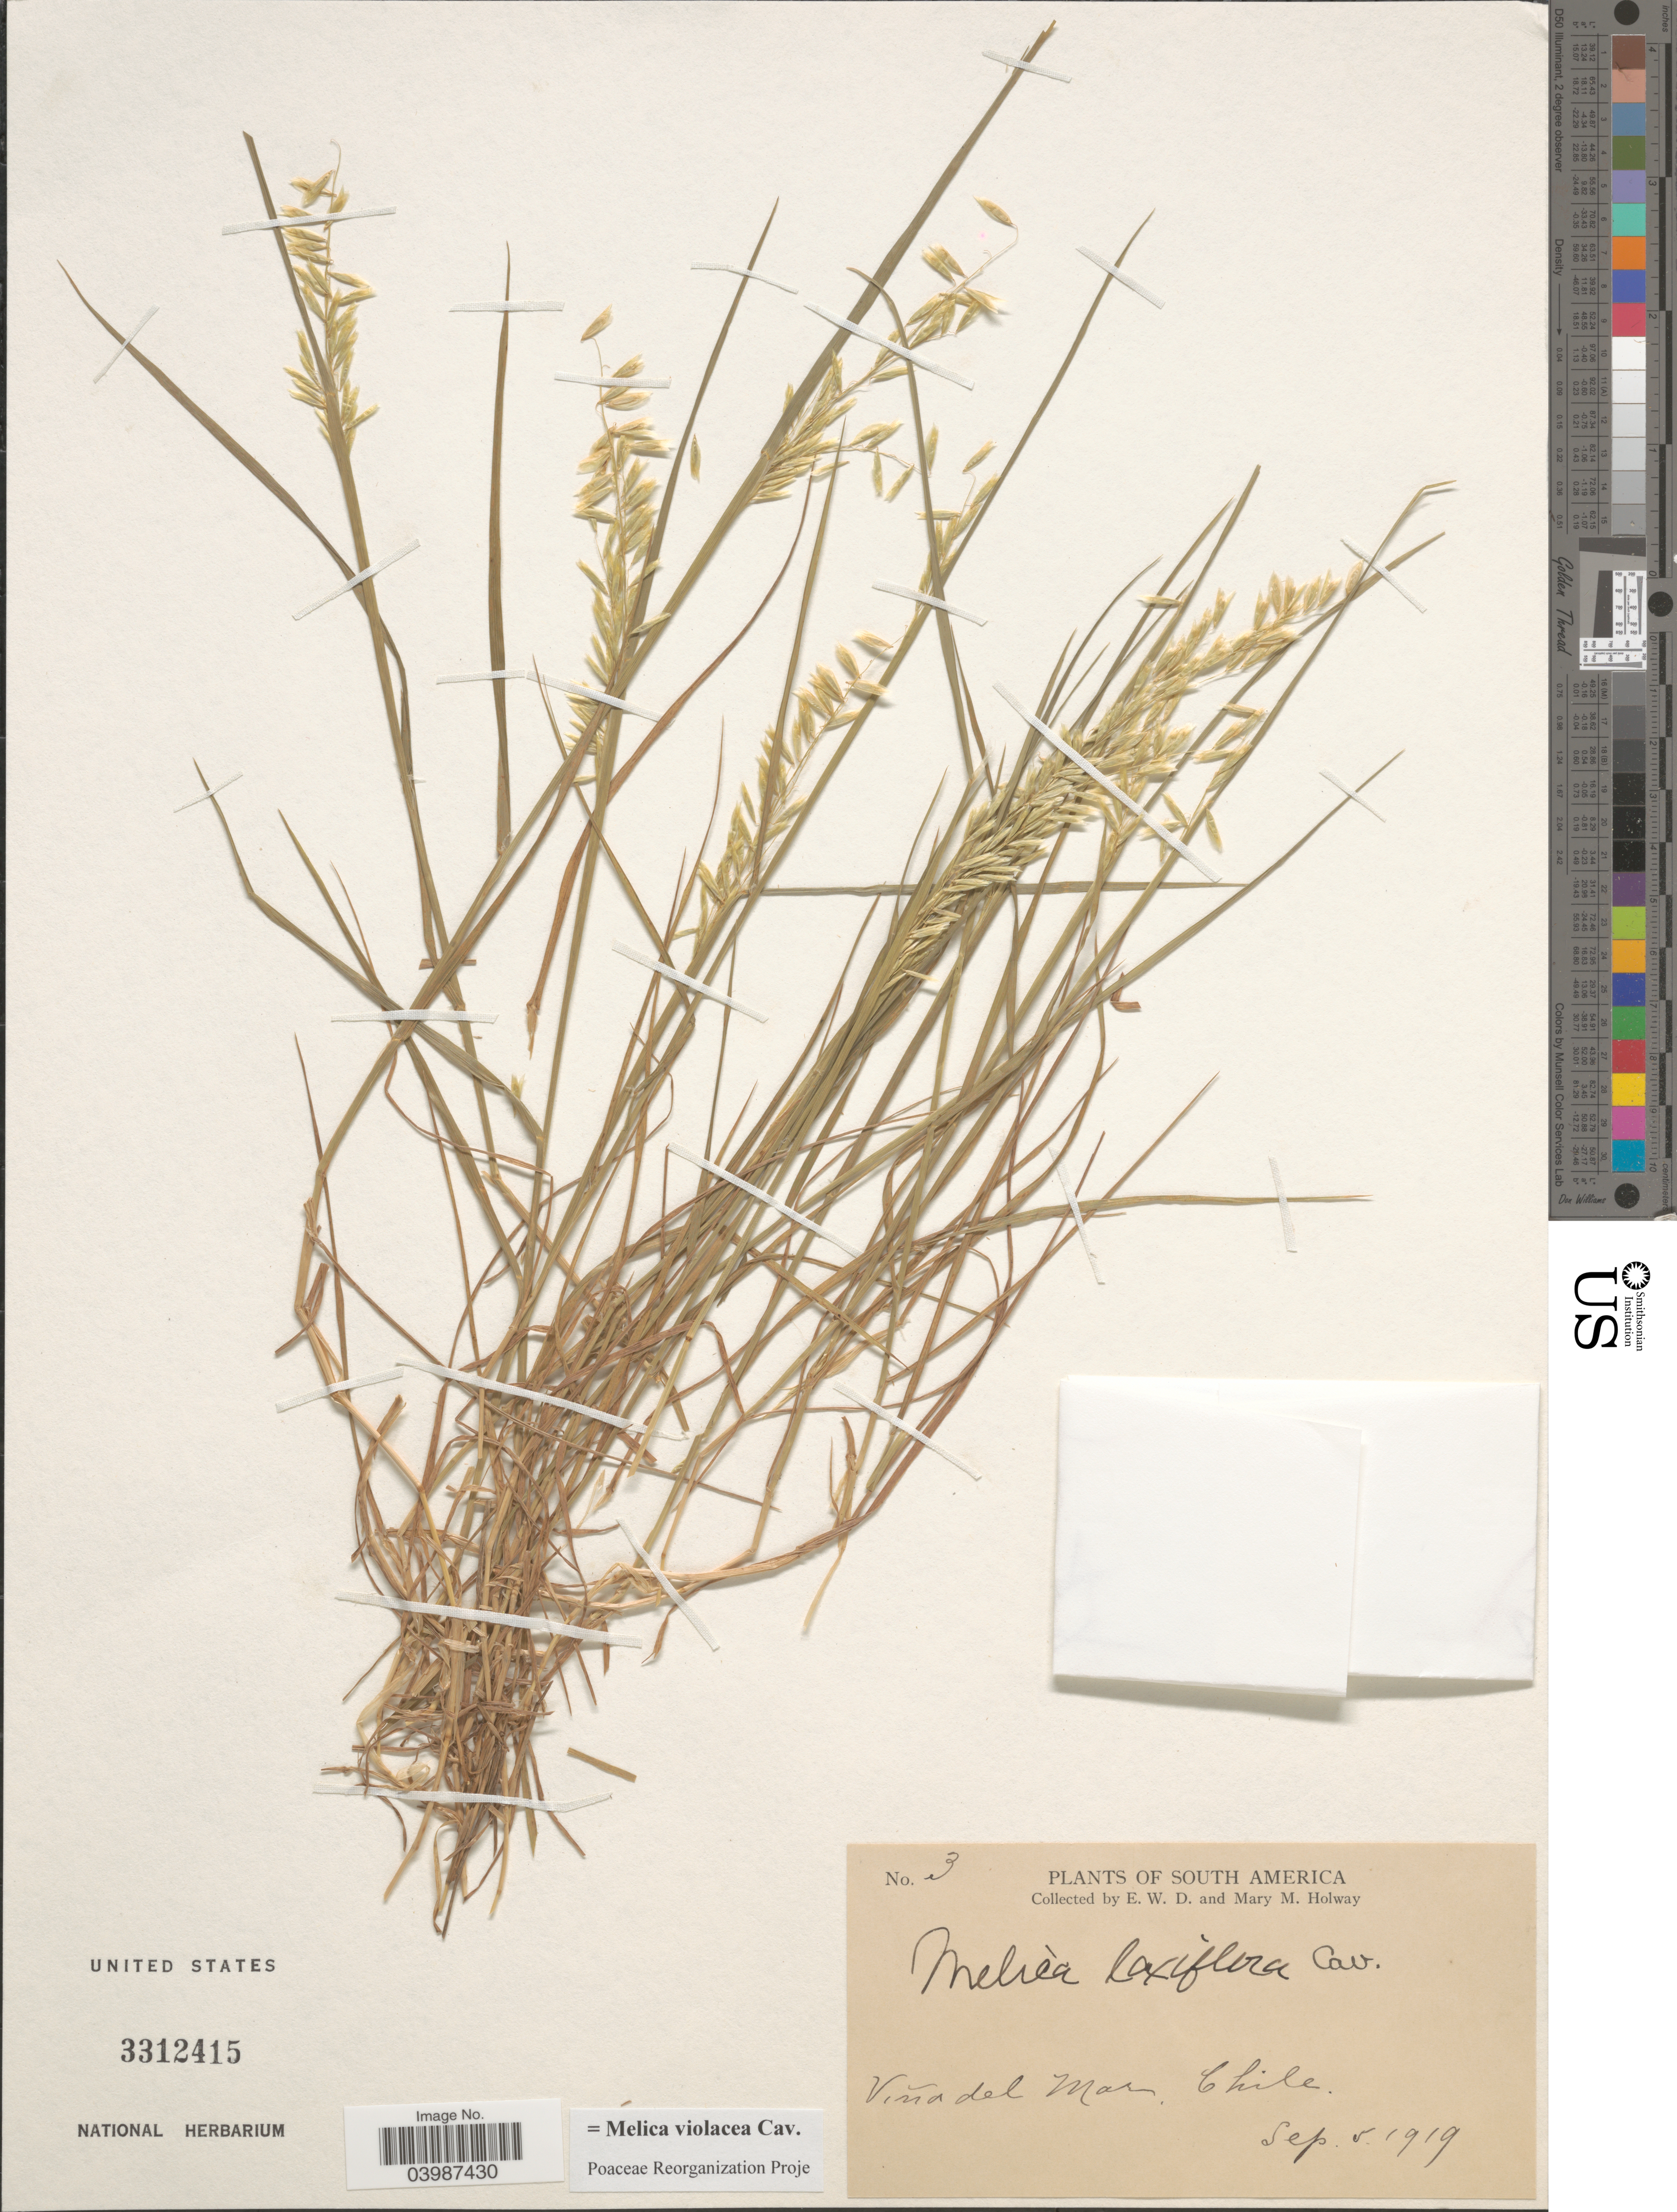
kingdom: Plantae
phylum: Tracheophyta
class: Liliopsida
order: Poales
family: Poaceae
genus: Melica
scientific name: Melica violacea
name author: Cav.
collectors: E. W. D. Holway & M. M. Holway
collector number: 3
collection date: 1919-09-03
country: Chile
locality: Viña del Mar.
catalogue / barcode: US 3312415